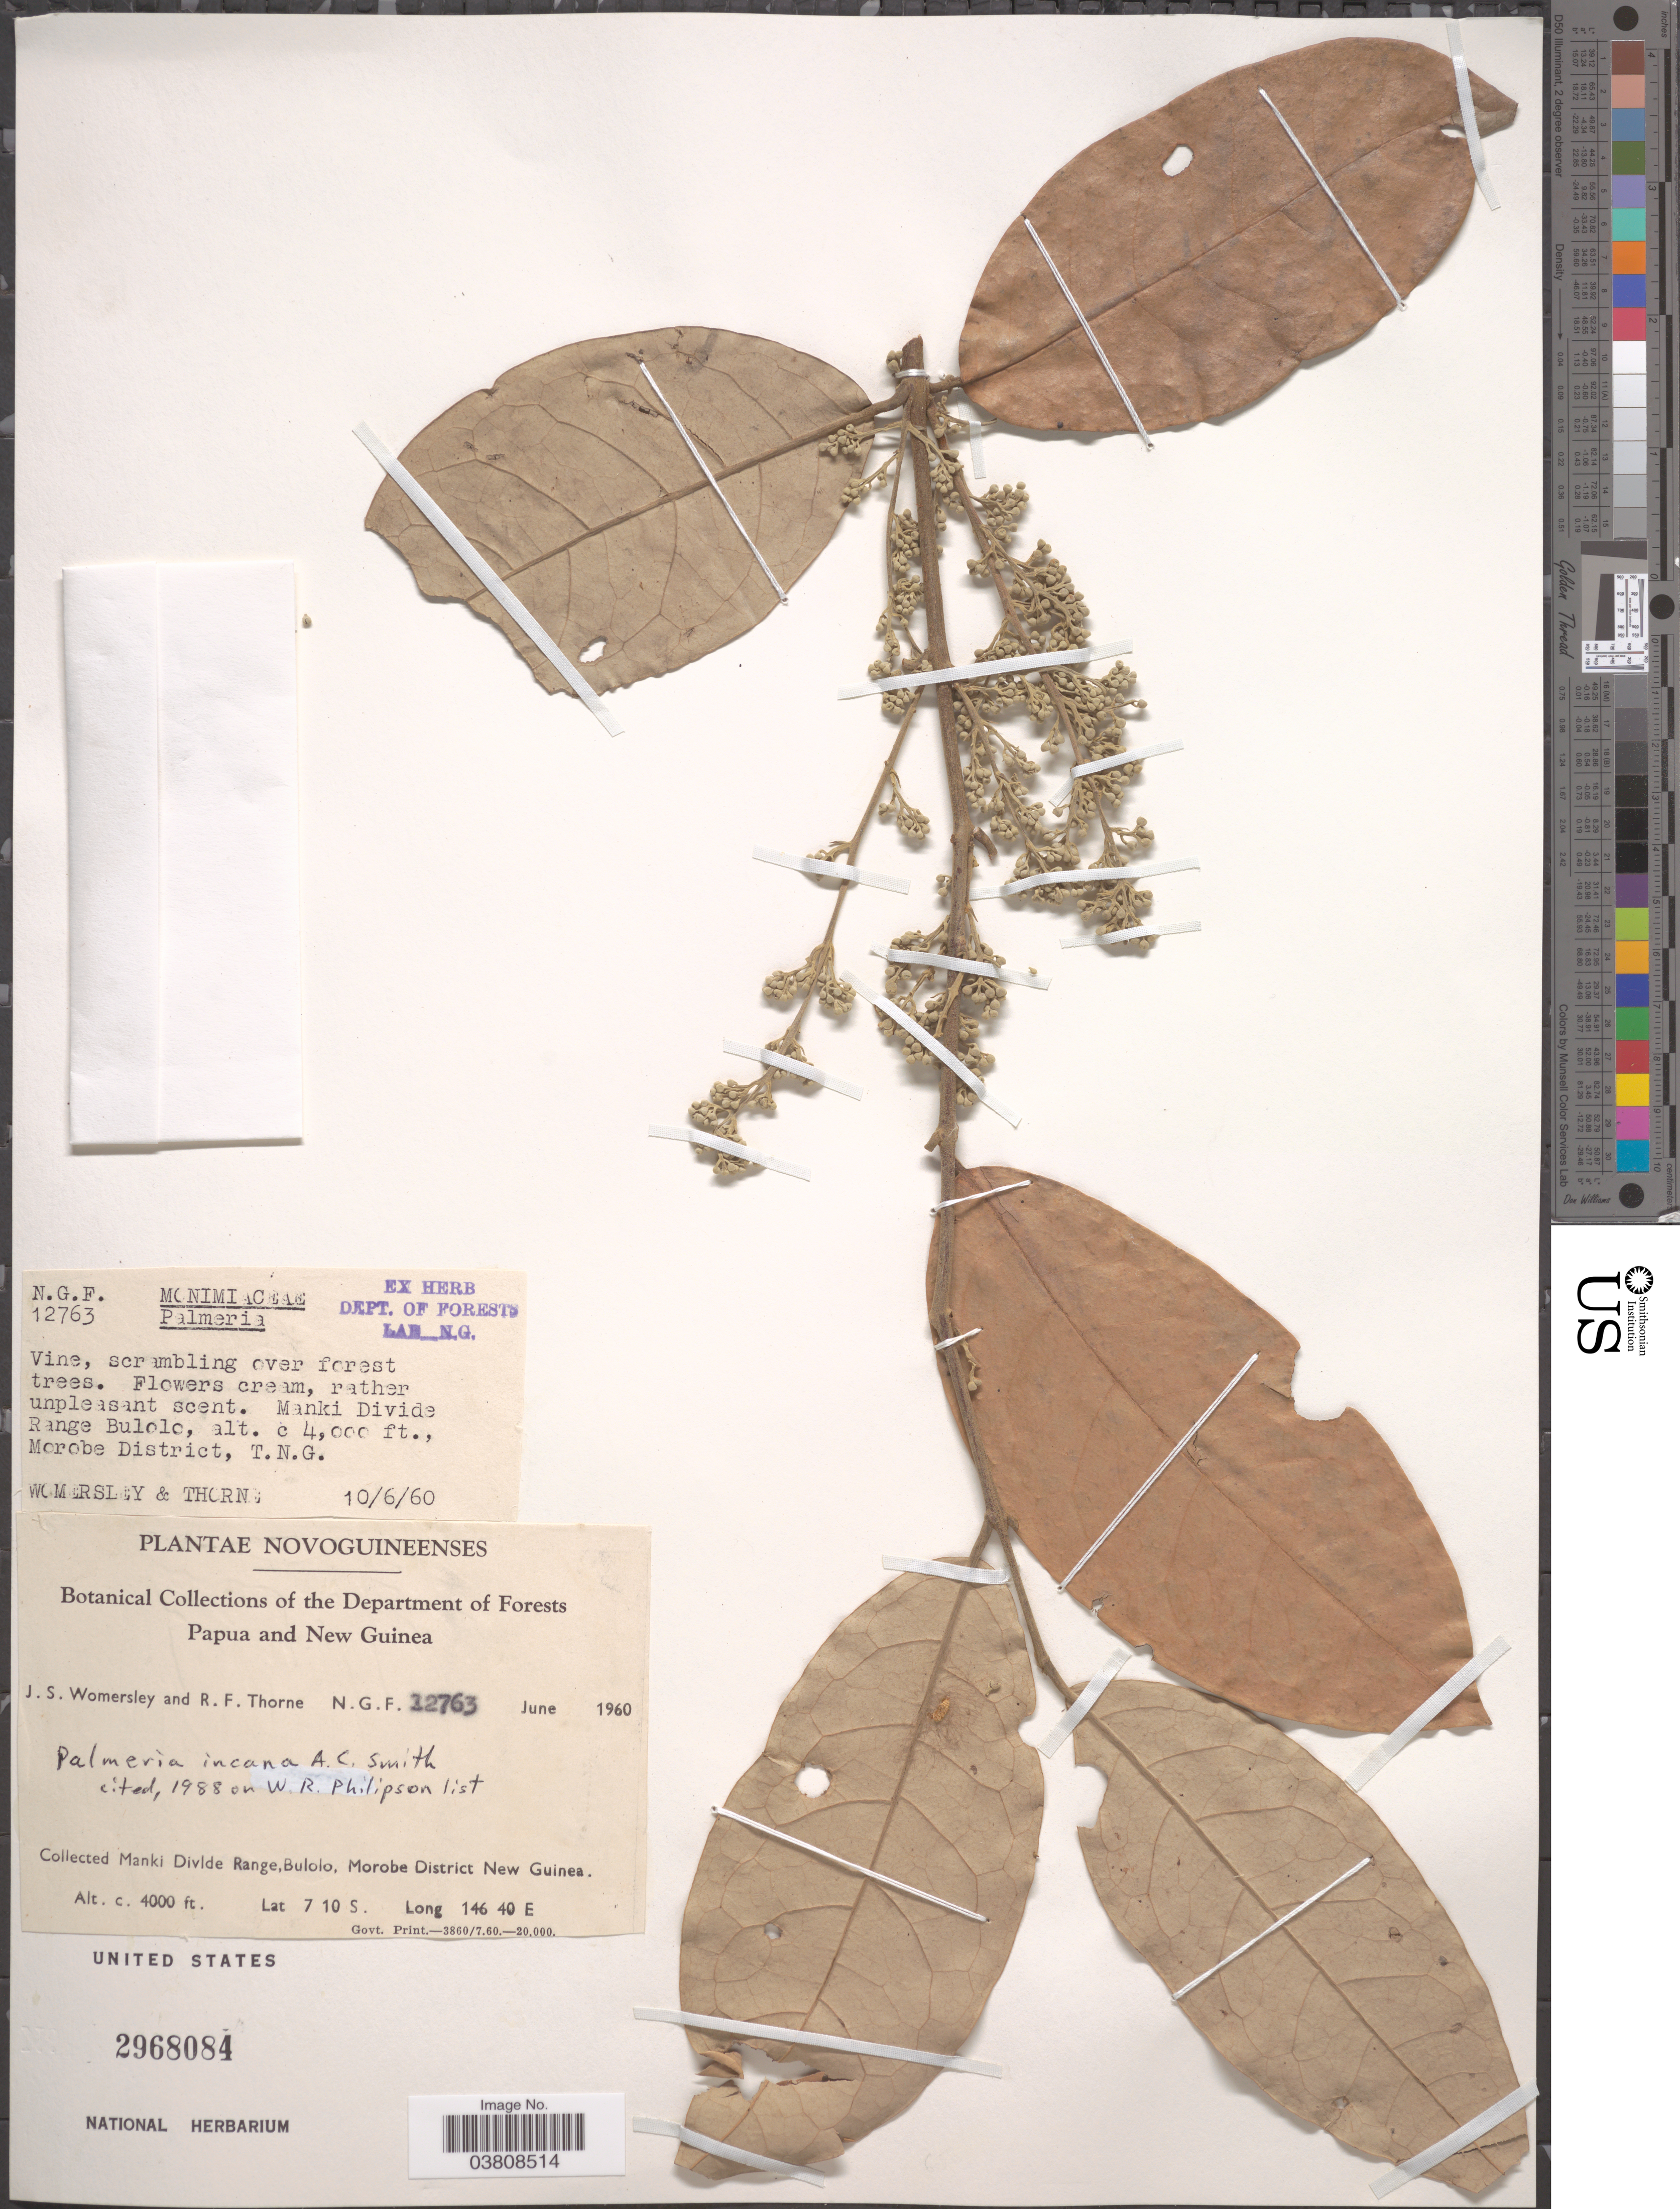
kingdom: Plantae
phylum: Tracheophyta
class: Magnoliopsida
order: Laurales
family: Monimiaceae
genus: Palmeria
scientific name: Palmeria incana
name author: A.C. Sm.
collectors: J. S. Womersley & R. Thorne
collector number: N.G.F.12763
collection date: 1960-06-10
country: Papua New Guinea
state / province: Morobe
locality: Manki Divide Range, Bulolo, Morobe District New Guinea.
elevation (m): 1219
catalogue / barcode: US 2968084